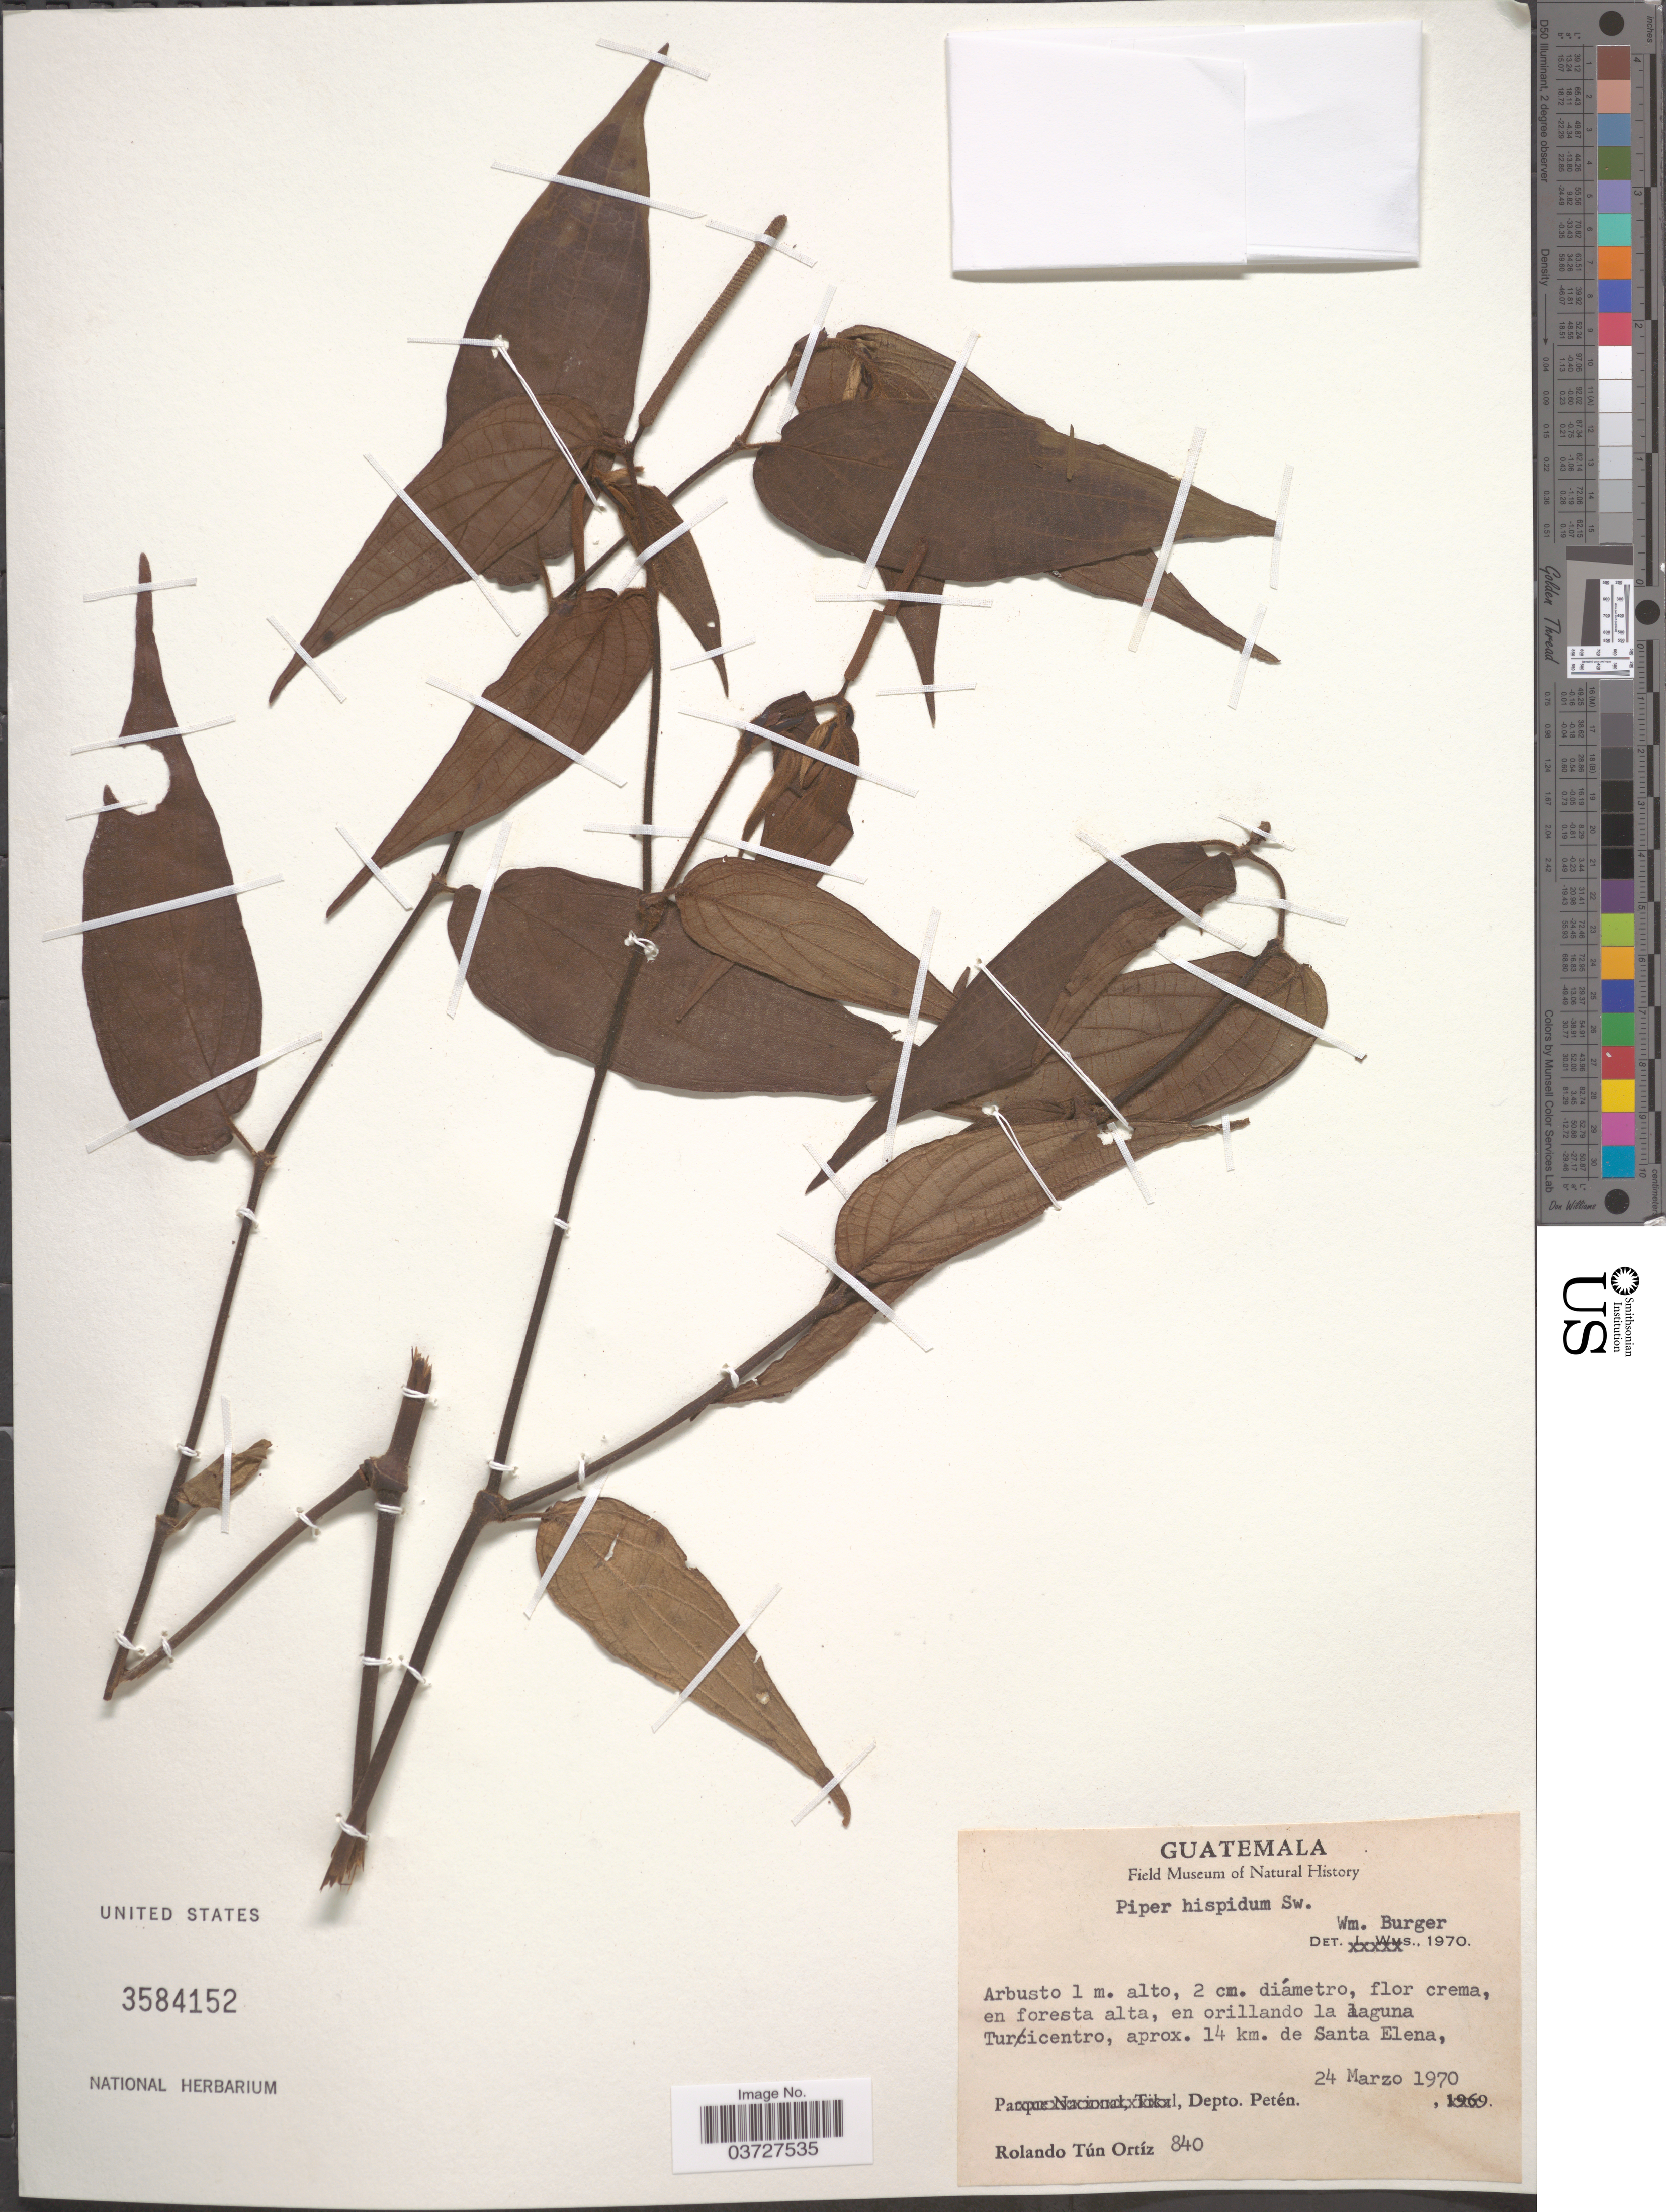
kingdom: Plantae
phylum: Tracheophyta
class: Magnoliopsida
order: Piperales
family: Piperaceae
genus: Piper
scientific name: Piper hispidum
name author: Sw.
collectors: R. T. Ortíz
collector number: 840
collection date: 1970-03-24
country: Guatemala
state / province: El Peten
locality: En foresta alta, en orillando la laguna Turcicentro, aprox. 14 km. de Santa Elena. Depto. Petén.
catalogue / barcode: US 3584152